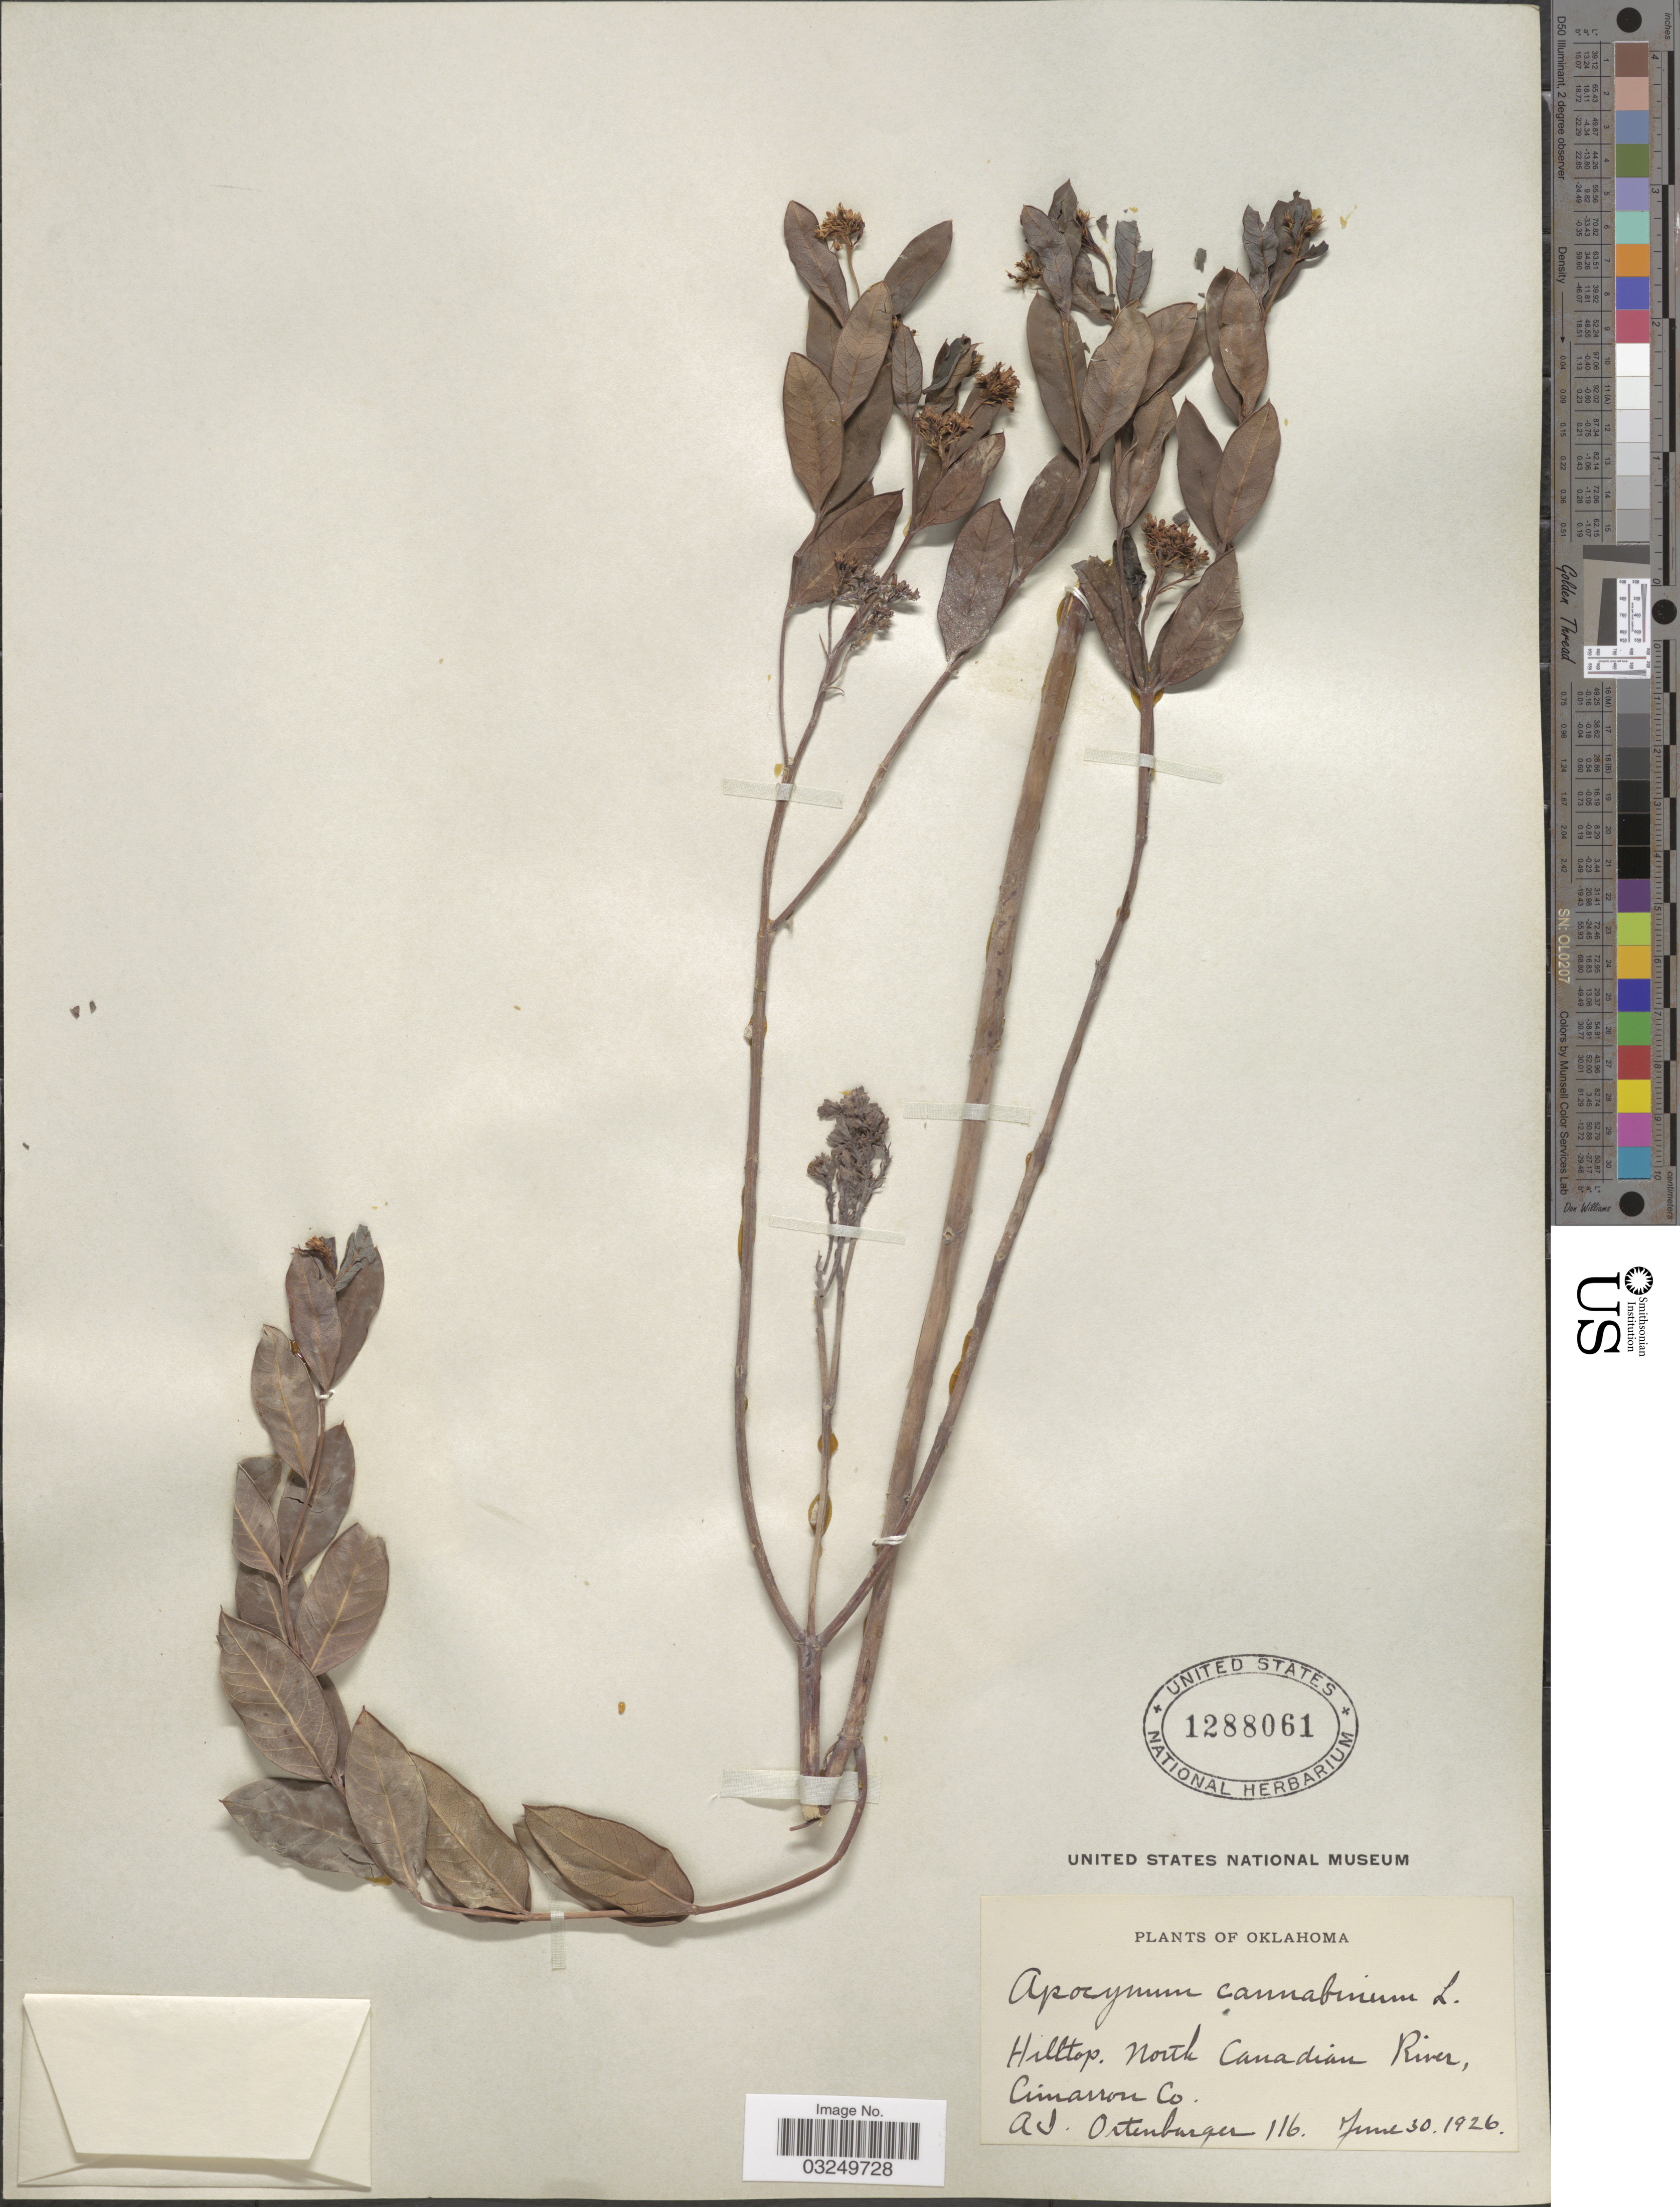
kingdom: Plantae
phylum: Tracheophyta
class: Magnoliopsida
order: Gentianales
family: Apocynaceae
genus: Apocynum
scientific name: Apocynum cannabinum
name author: L.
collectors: A. Ortenburger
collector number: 116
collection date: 1926-06-30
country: United States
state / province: Oklahoma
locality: Hilltop. North Canadian River, Cimarron Co.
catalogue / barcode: US 1288061